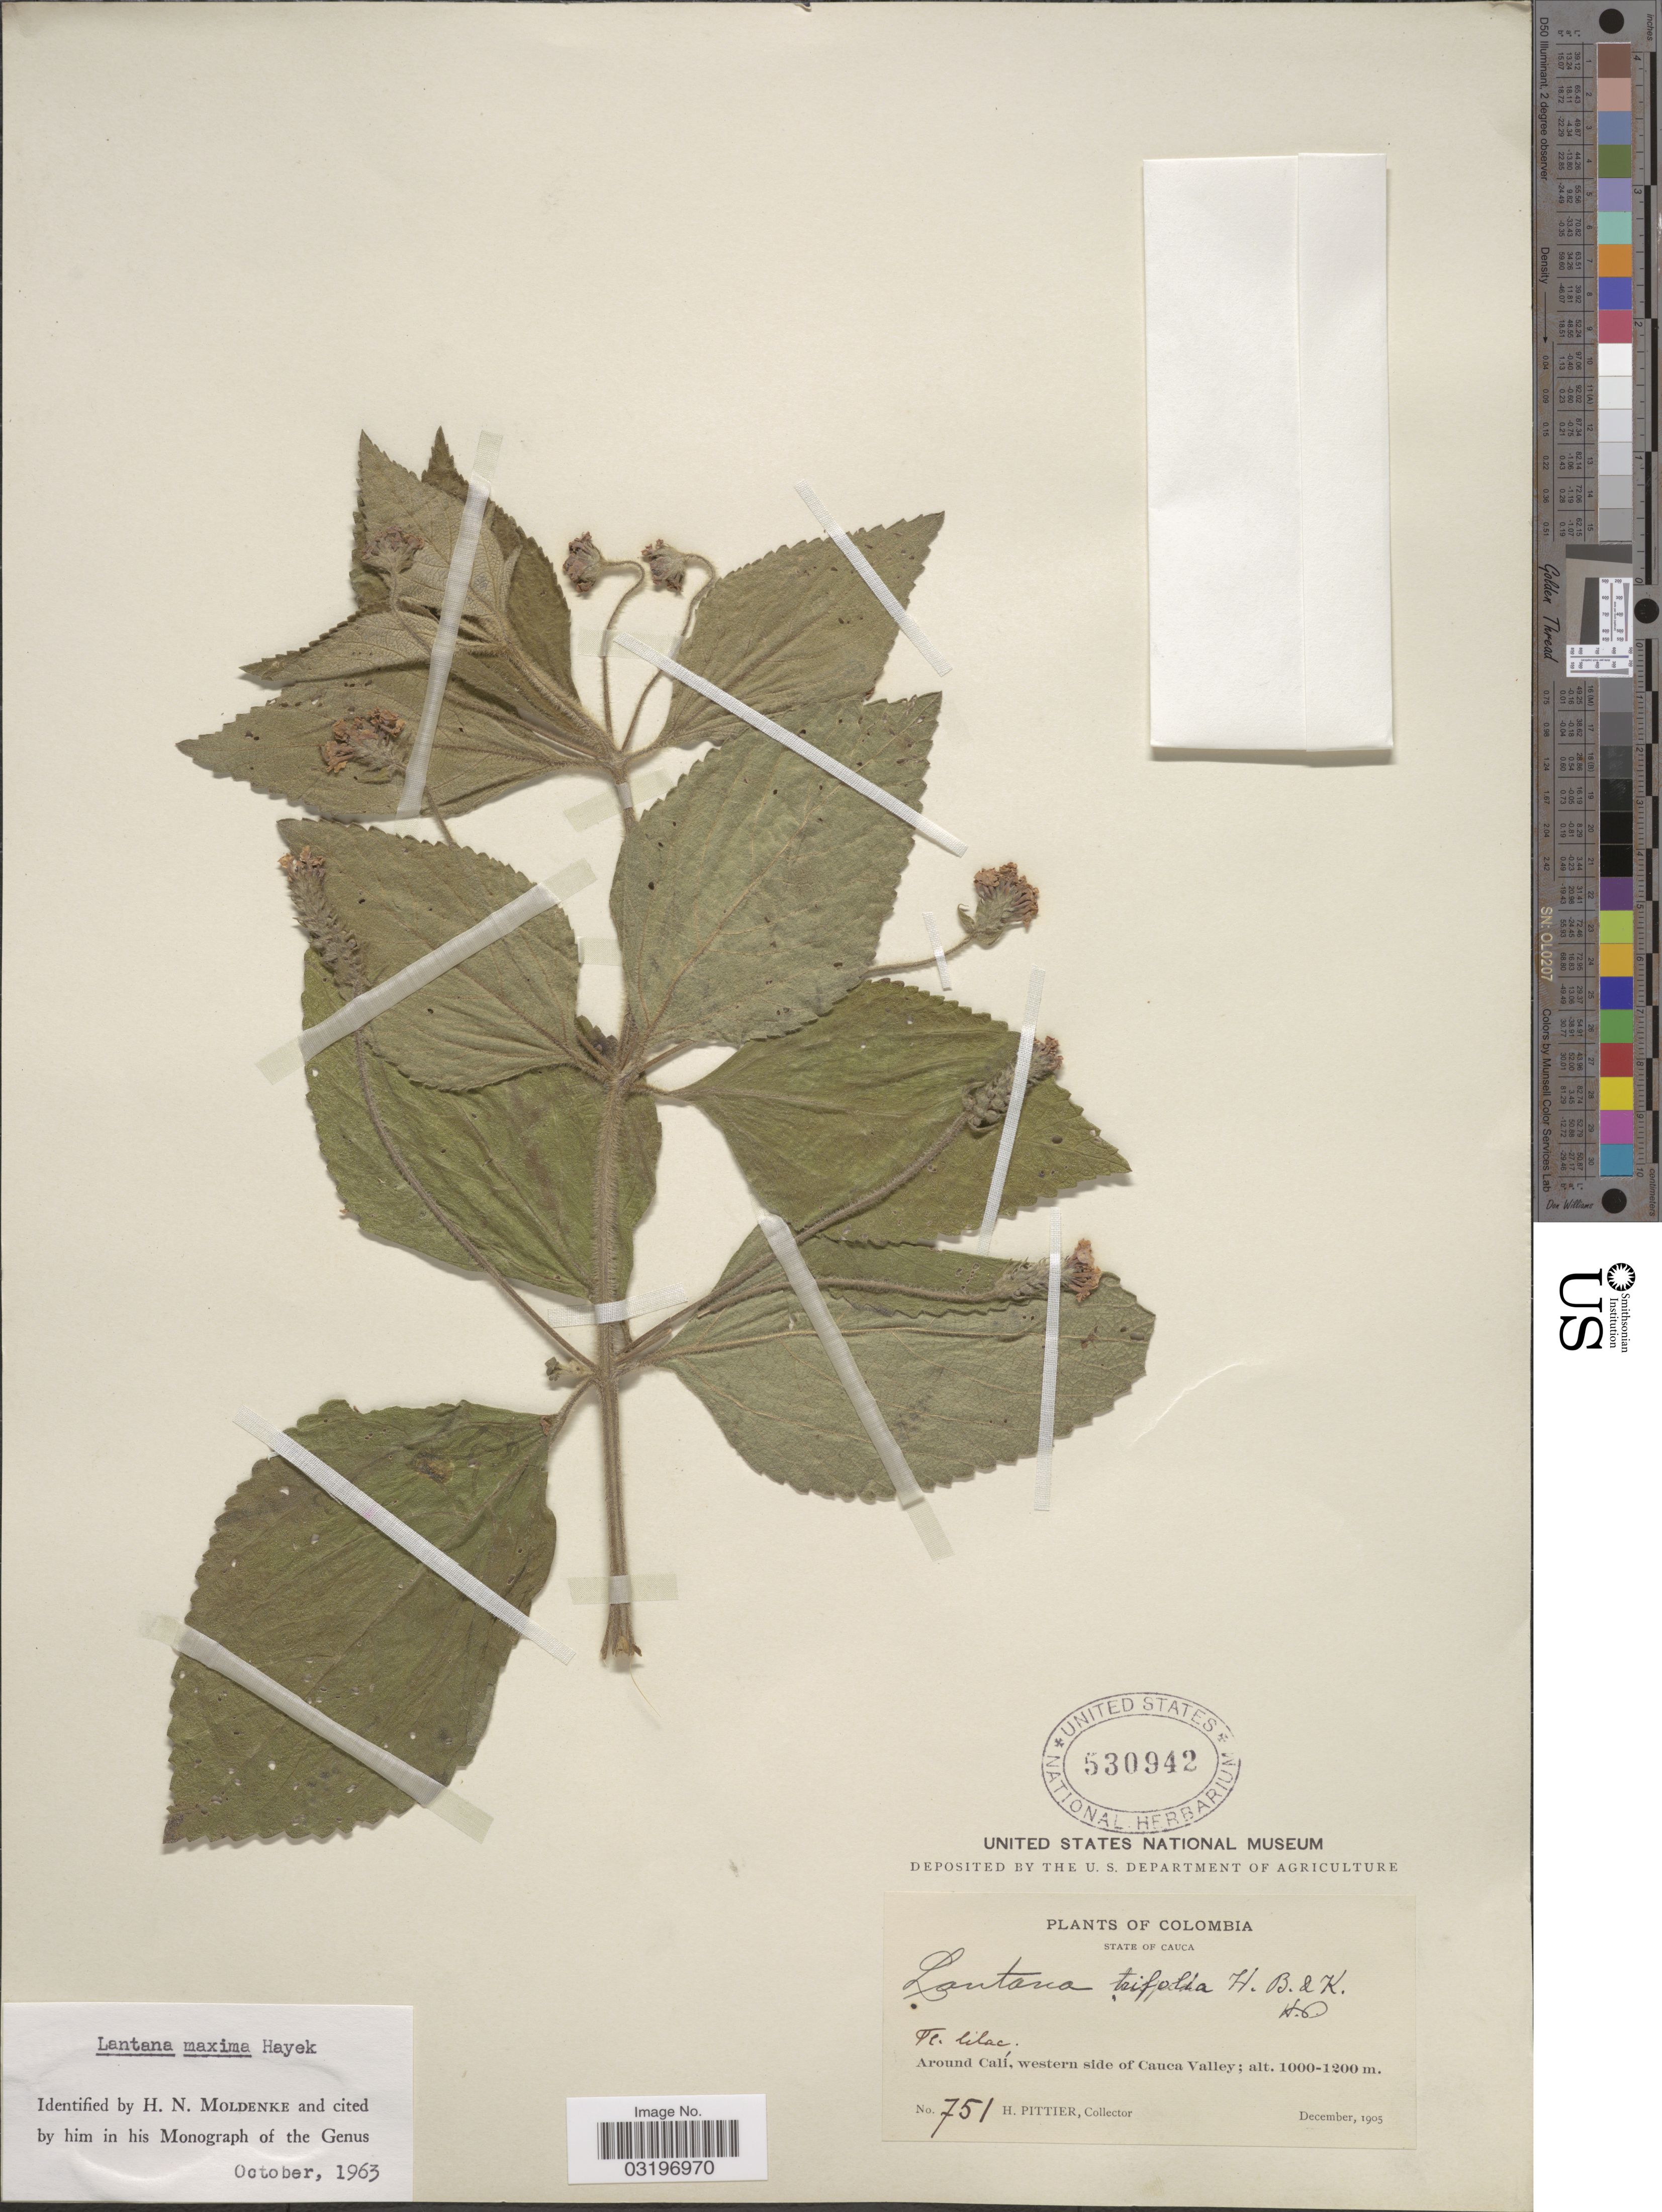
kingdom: Plantae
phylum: Tracheophyta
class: Magnoliopsida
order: Lamiales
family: Verbenaceae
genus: Lantana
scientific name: Lantana maxima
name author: Hayek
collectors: H. F. Pittier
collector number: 751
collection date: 1905-12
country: Colombia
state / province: Cauca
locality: Around Calí, western side of Cauca Valley.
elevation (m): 1000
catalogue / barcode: US 530942